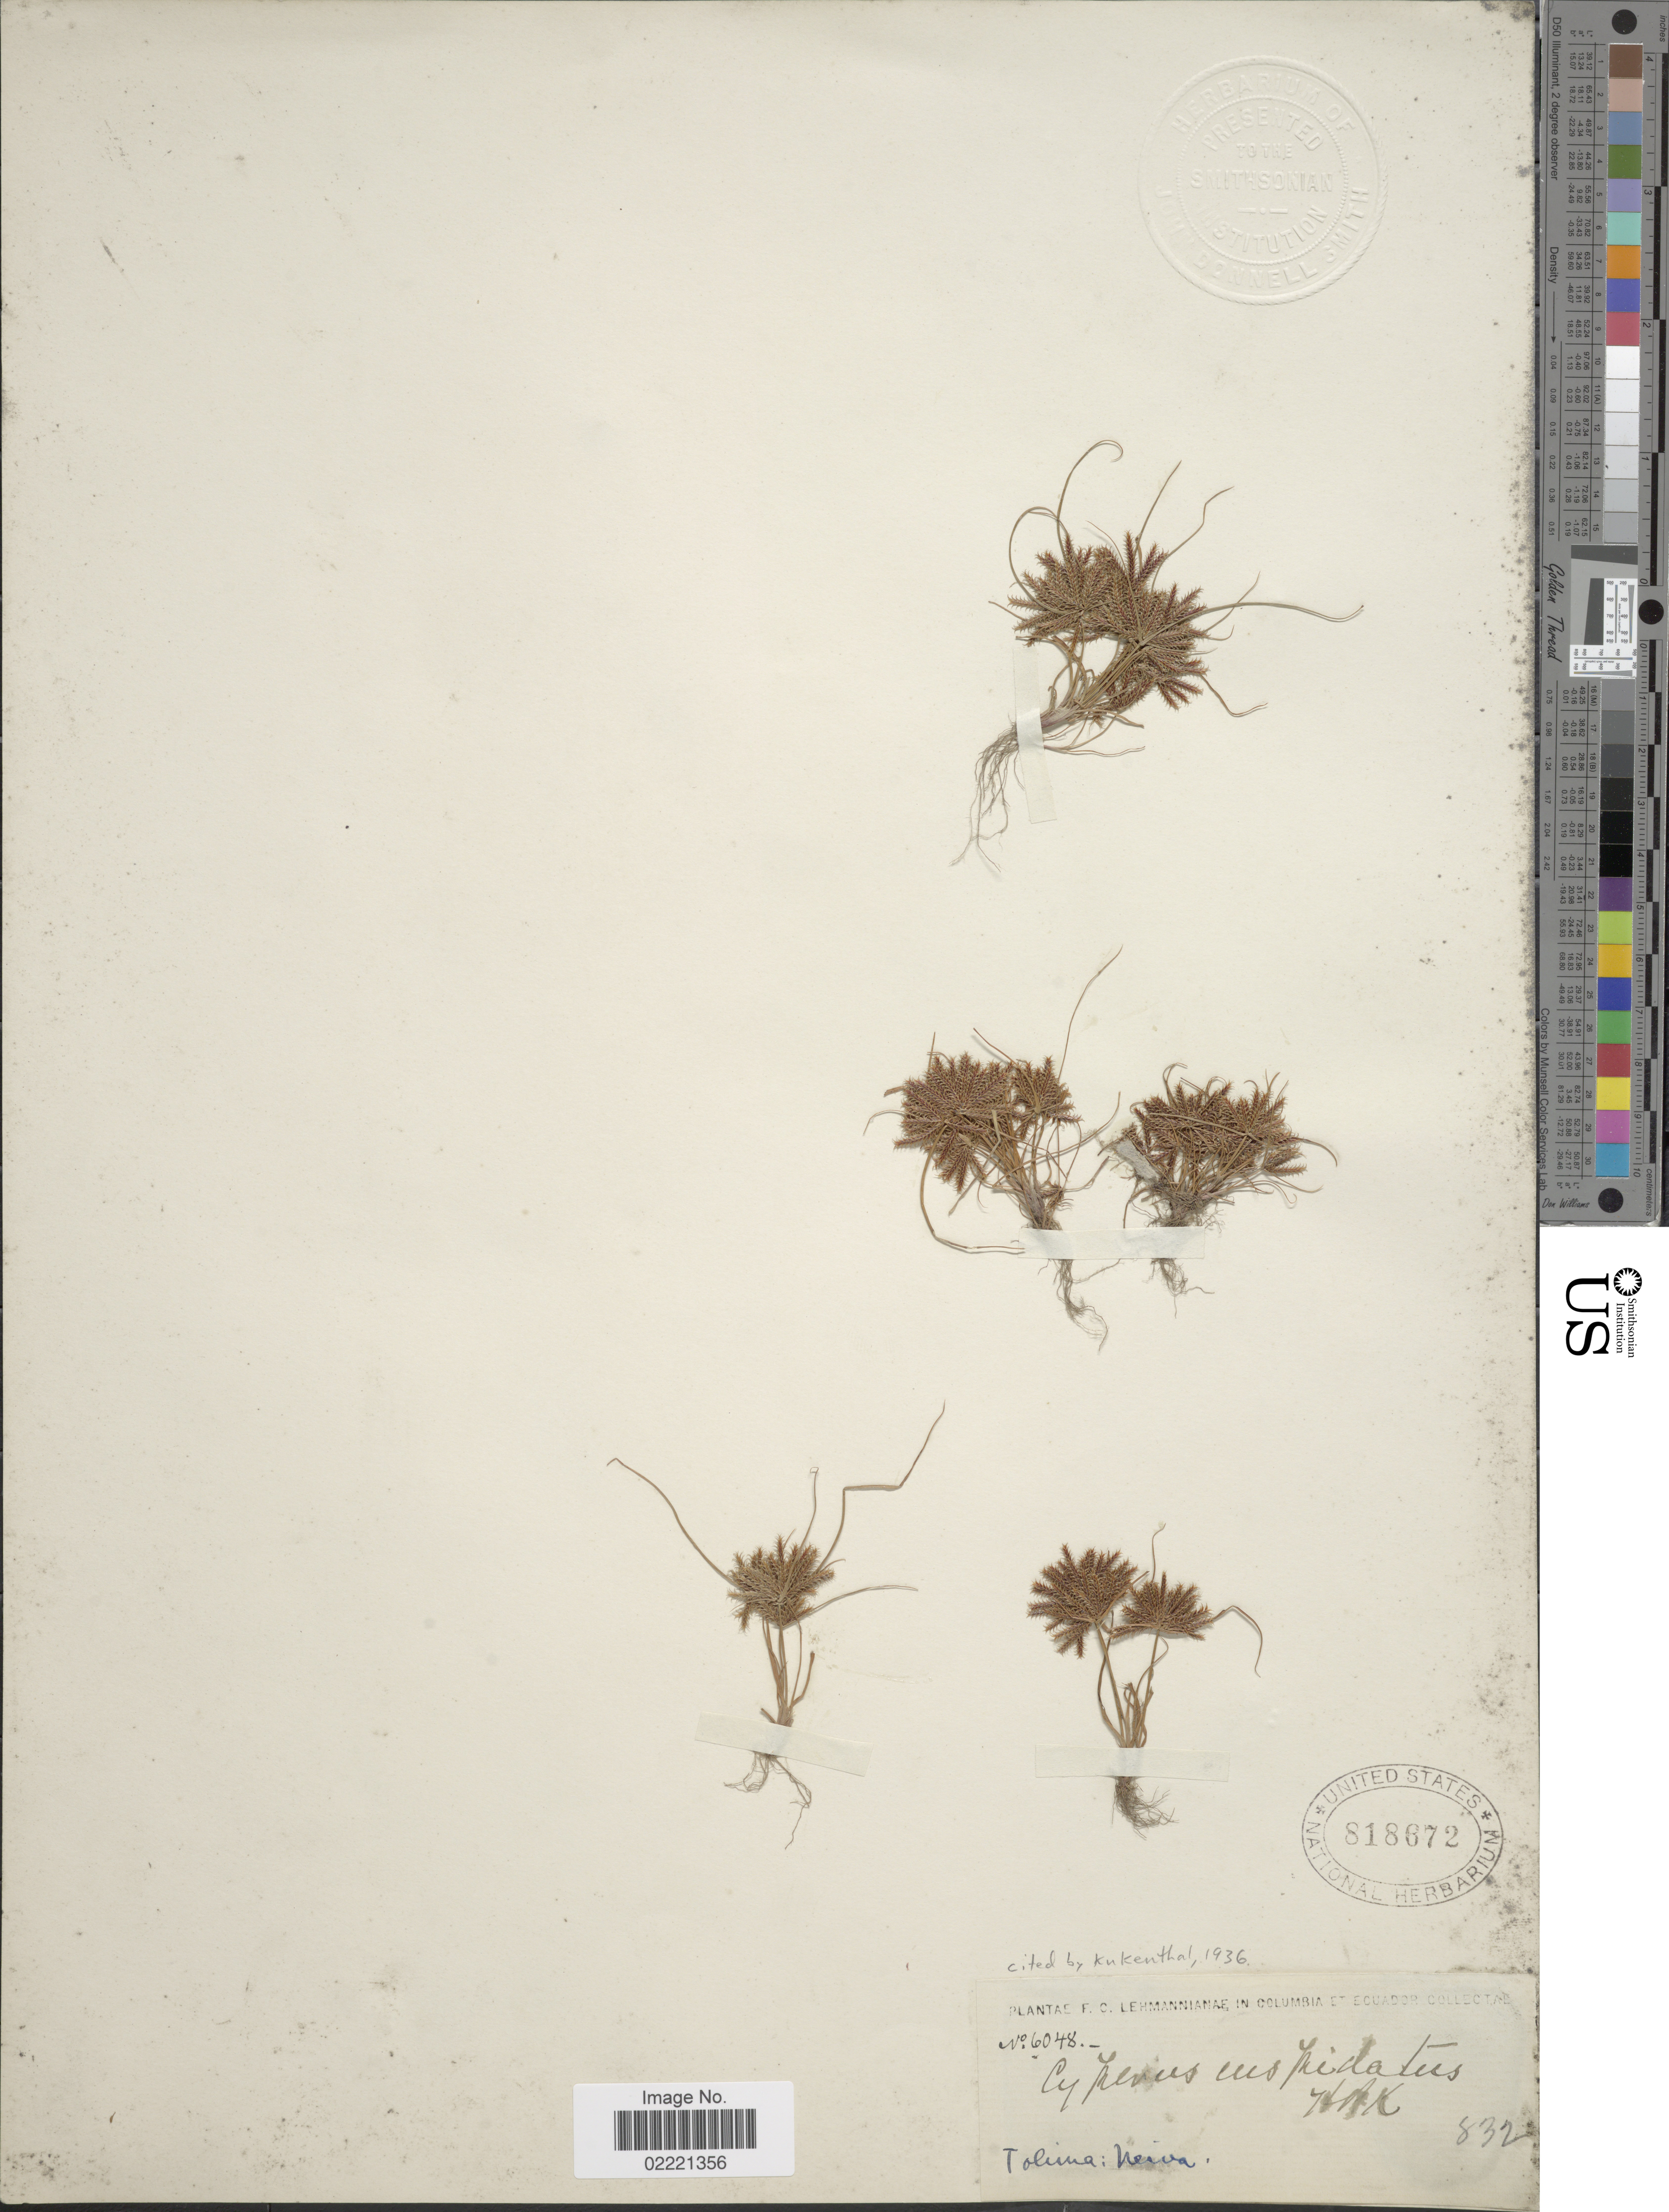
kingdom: Plantae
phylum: Tracheophyta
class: Liliopsida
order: Poales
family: Cyperaceae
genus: Cyperus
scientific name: Cyperus cuspidatus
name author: Kunth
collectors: F. C. Lehmann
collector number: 6048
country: Colombia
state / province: Tolima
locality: Neiva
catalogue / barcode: US 818672